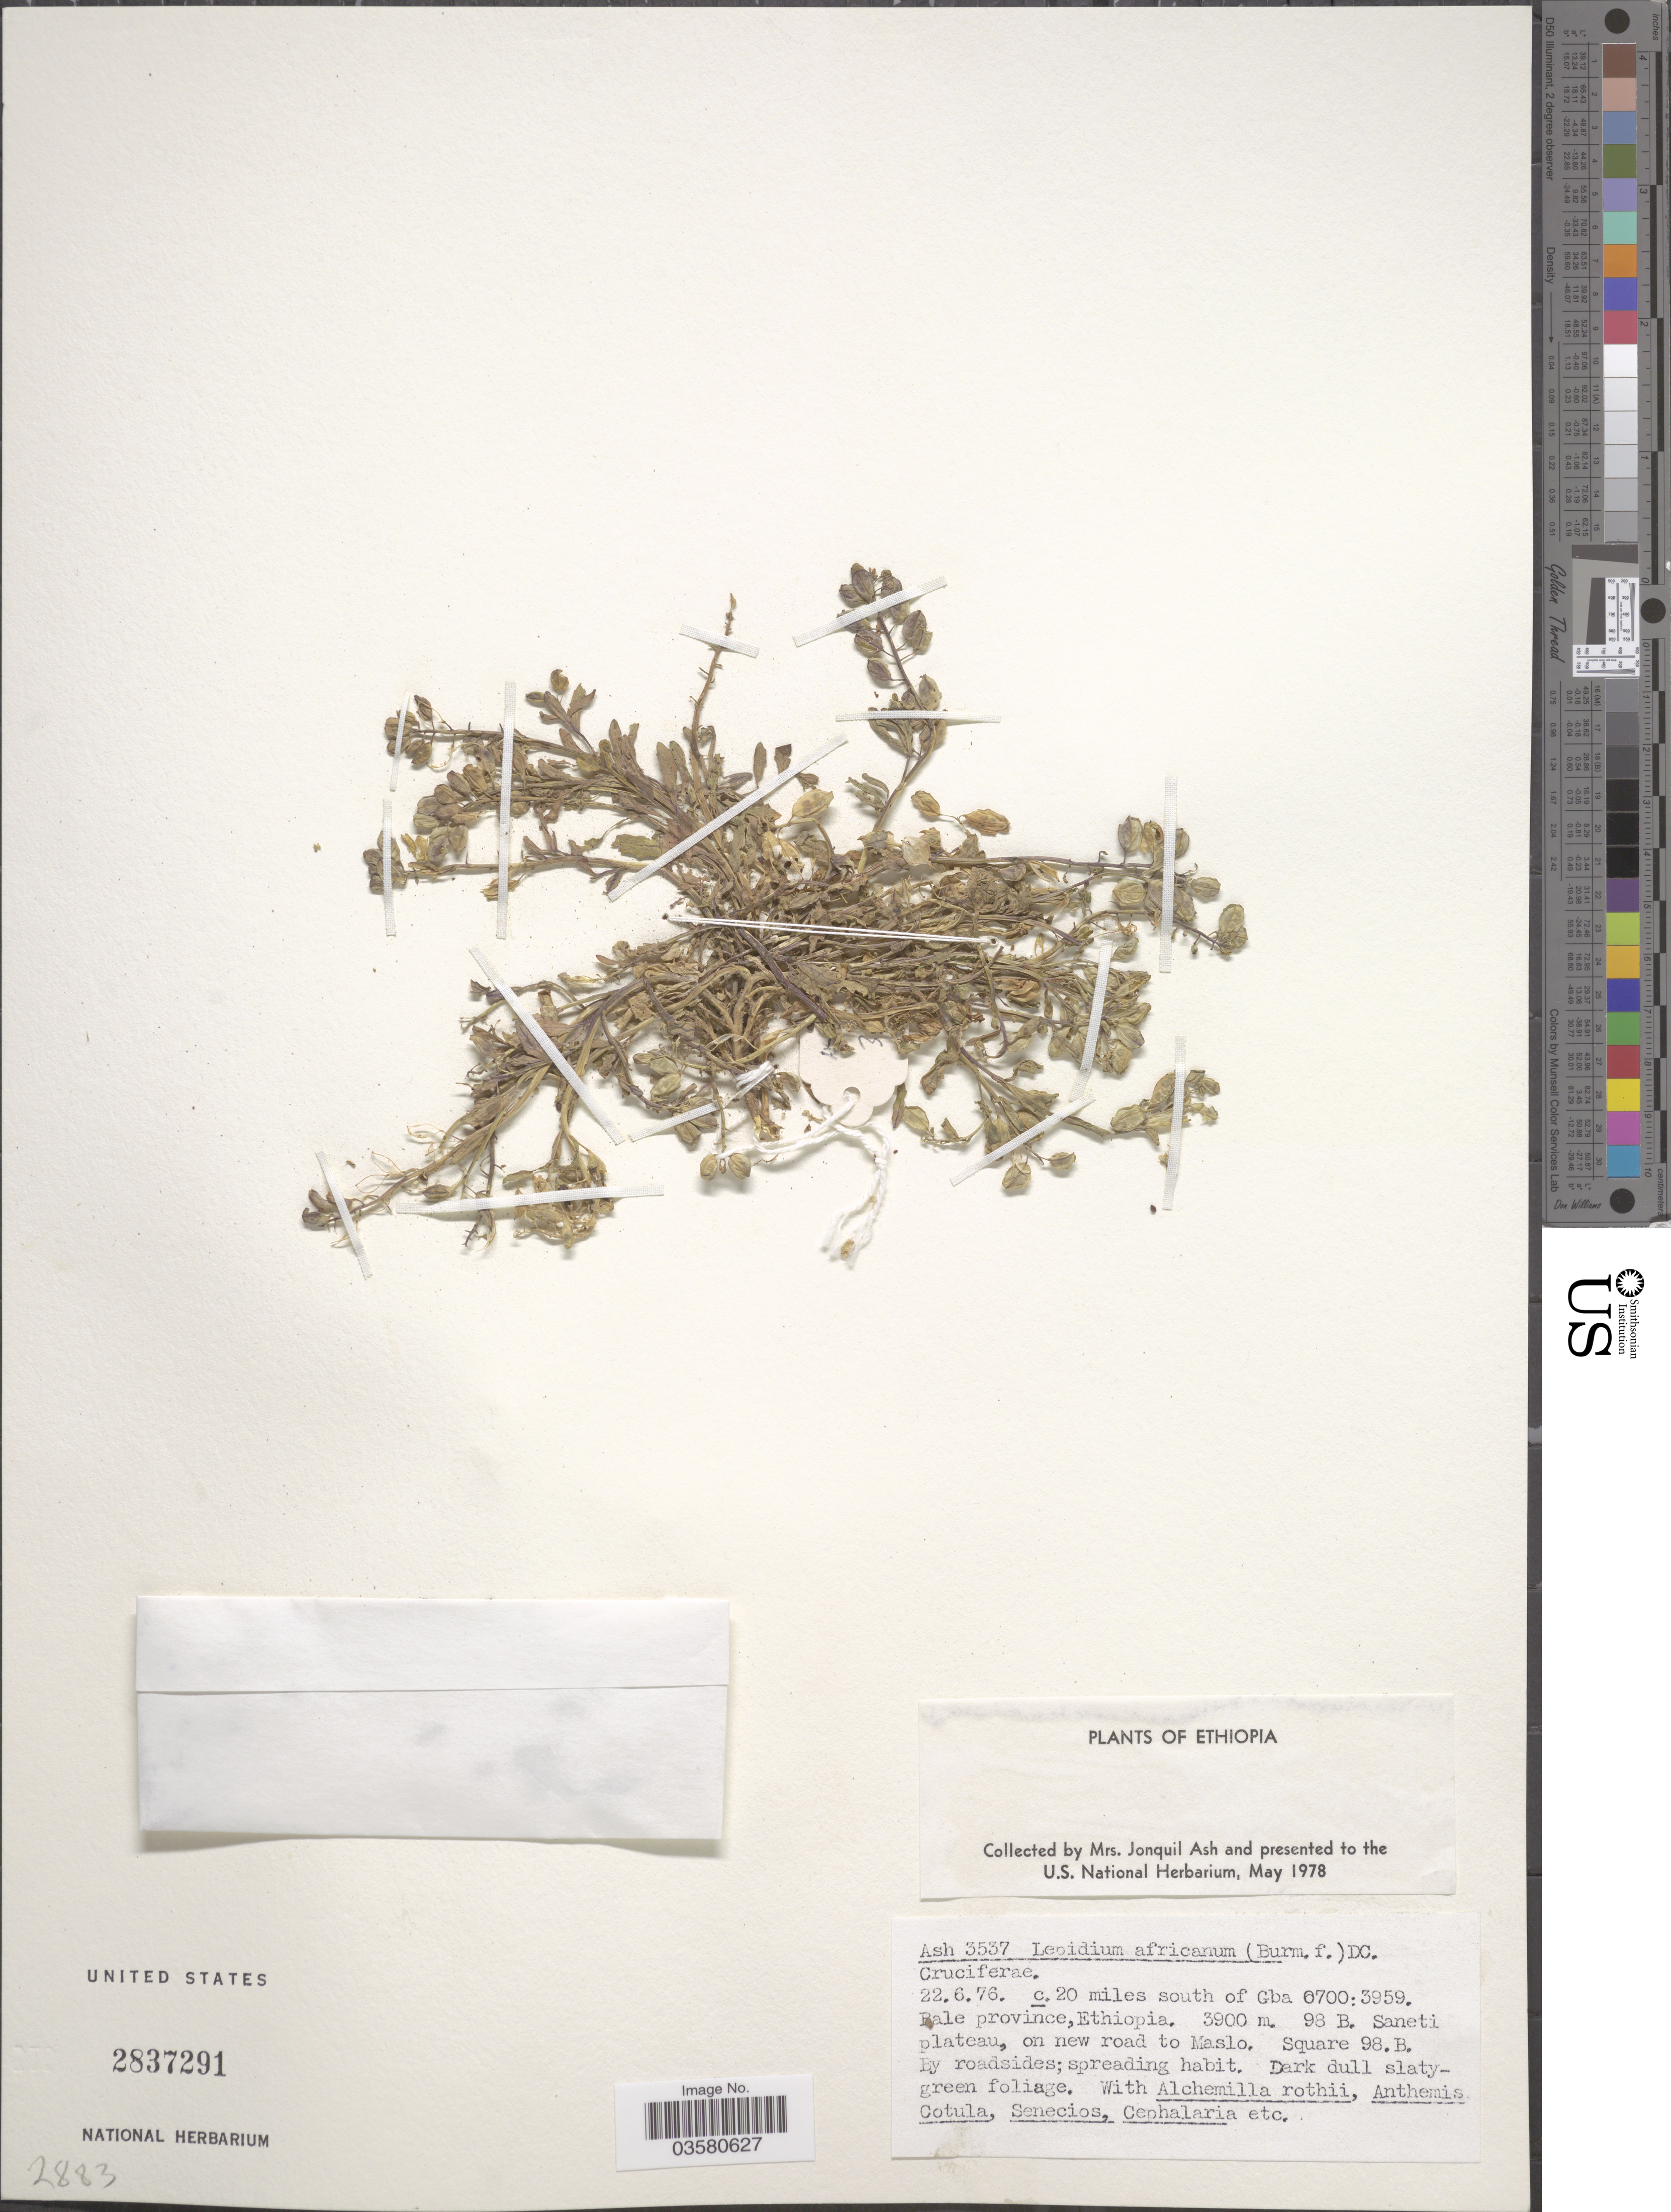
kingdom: Plantae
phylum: Tracheophyta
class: Magnoliopsida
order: Brassicales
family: Brassicaceae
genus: Lepidium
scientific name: Lepidium africanum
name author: (Burm. f.) DC.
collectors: J. Ash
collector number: Ash 3537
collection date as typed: Transcribed d/m/y: 22/6/76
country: Ethiopia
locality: C. 20 miles south of Gba 6700:3959. Bale province.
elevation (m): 3900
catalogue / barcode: US 2837291